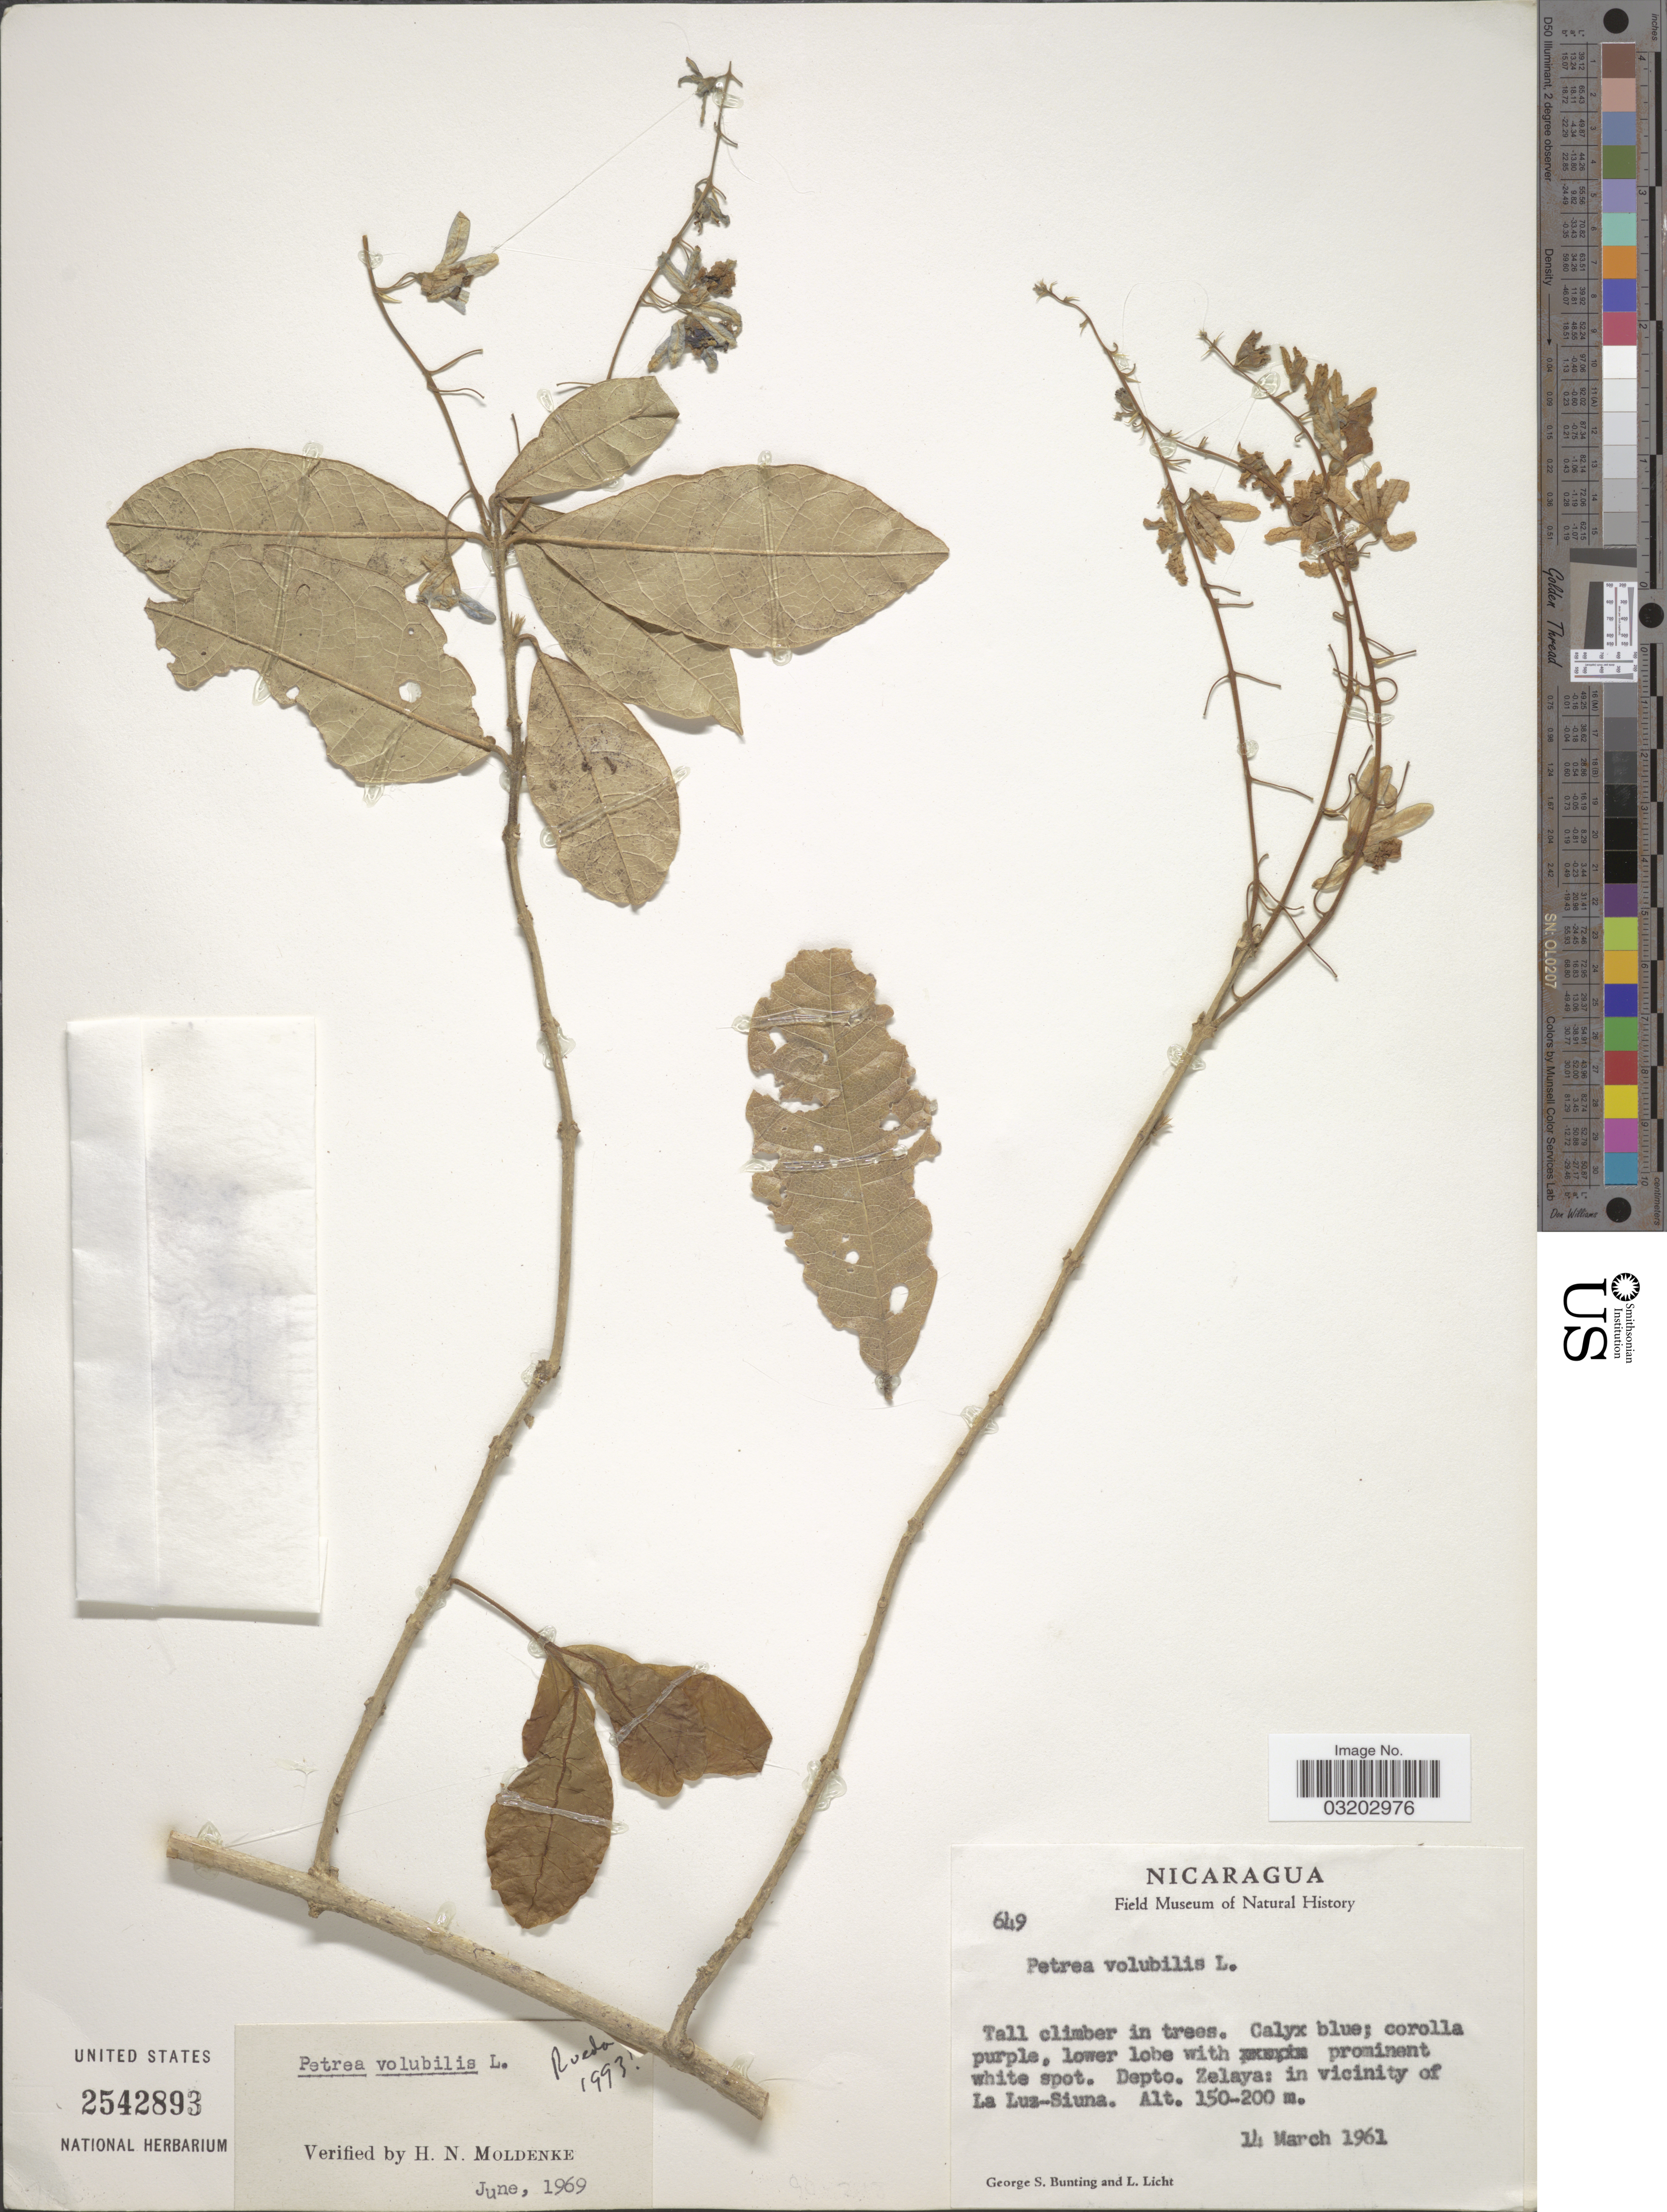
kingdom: Plantae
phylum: Tracheophyta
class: Magnoliopsida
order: Lamiales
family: Verbenaceae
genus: Petrea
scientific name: Petrea volubilis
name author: L.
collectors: G. S. Bunting & L. Licht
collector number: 649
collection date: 1961-03-14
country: Nicaragua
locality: Depto. Zelaya: in vicinity of La Luz-Siuna.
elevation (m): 150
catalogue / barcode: US 2542893